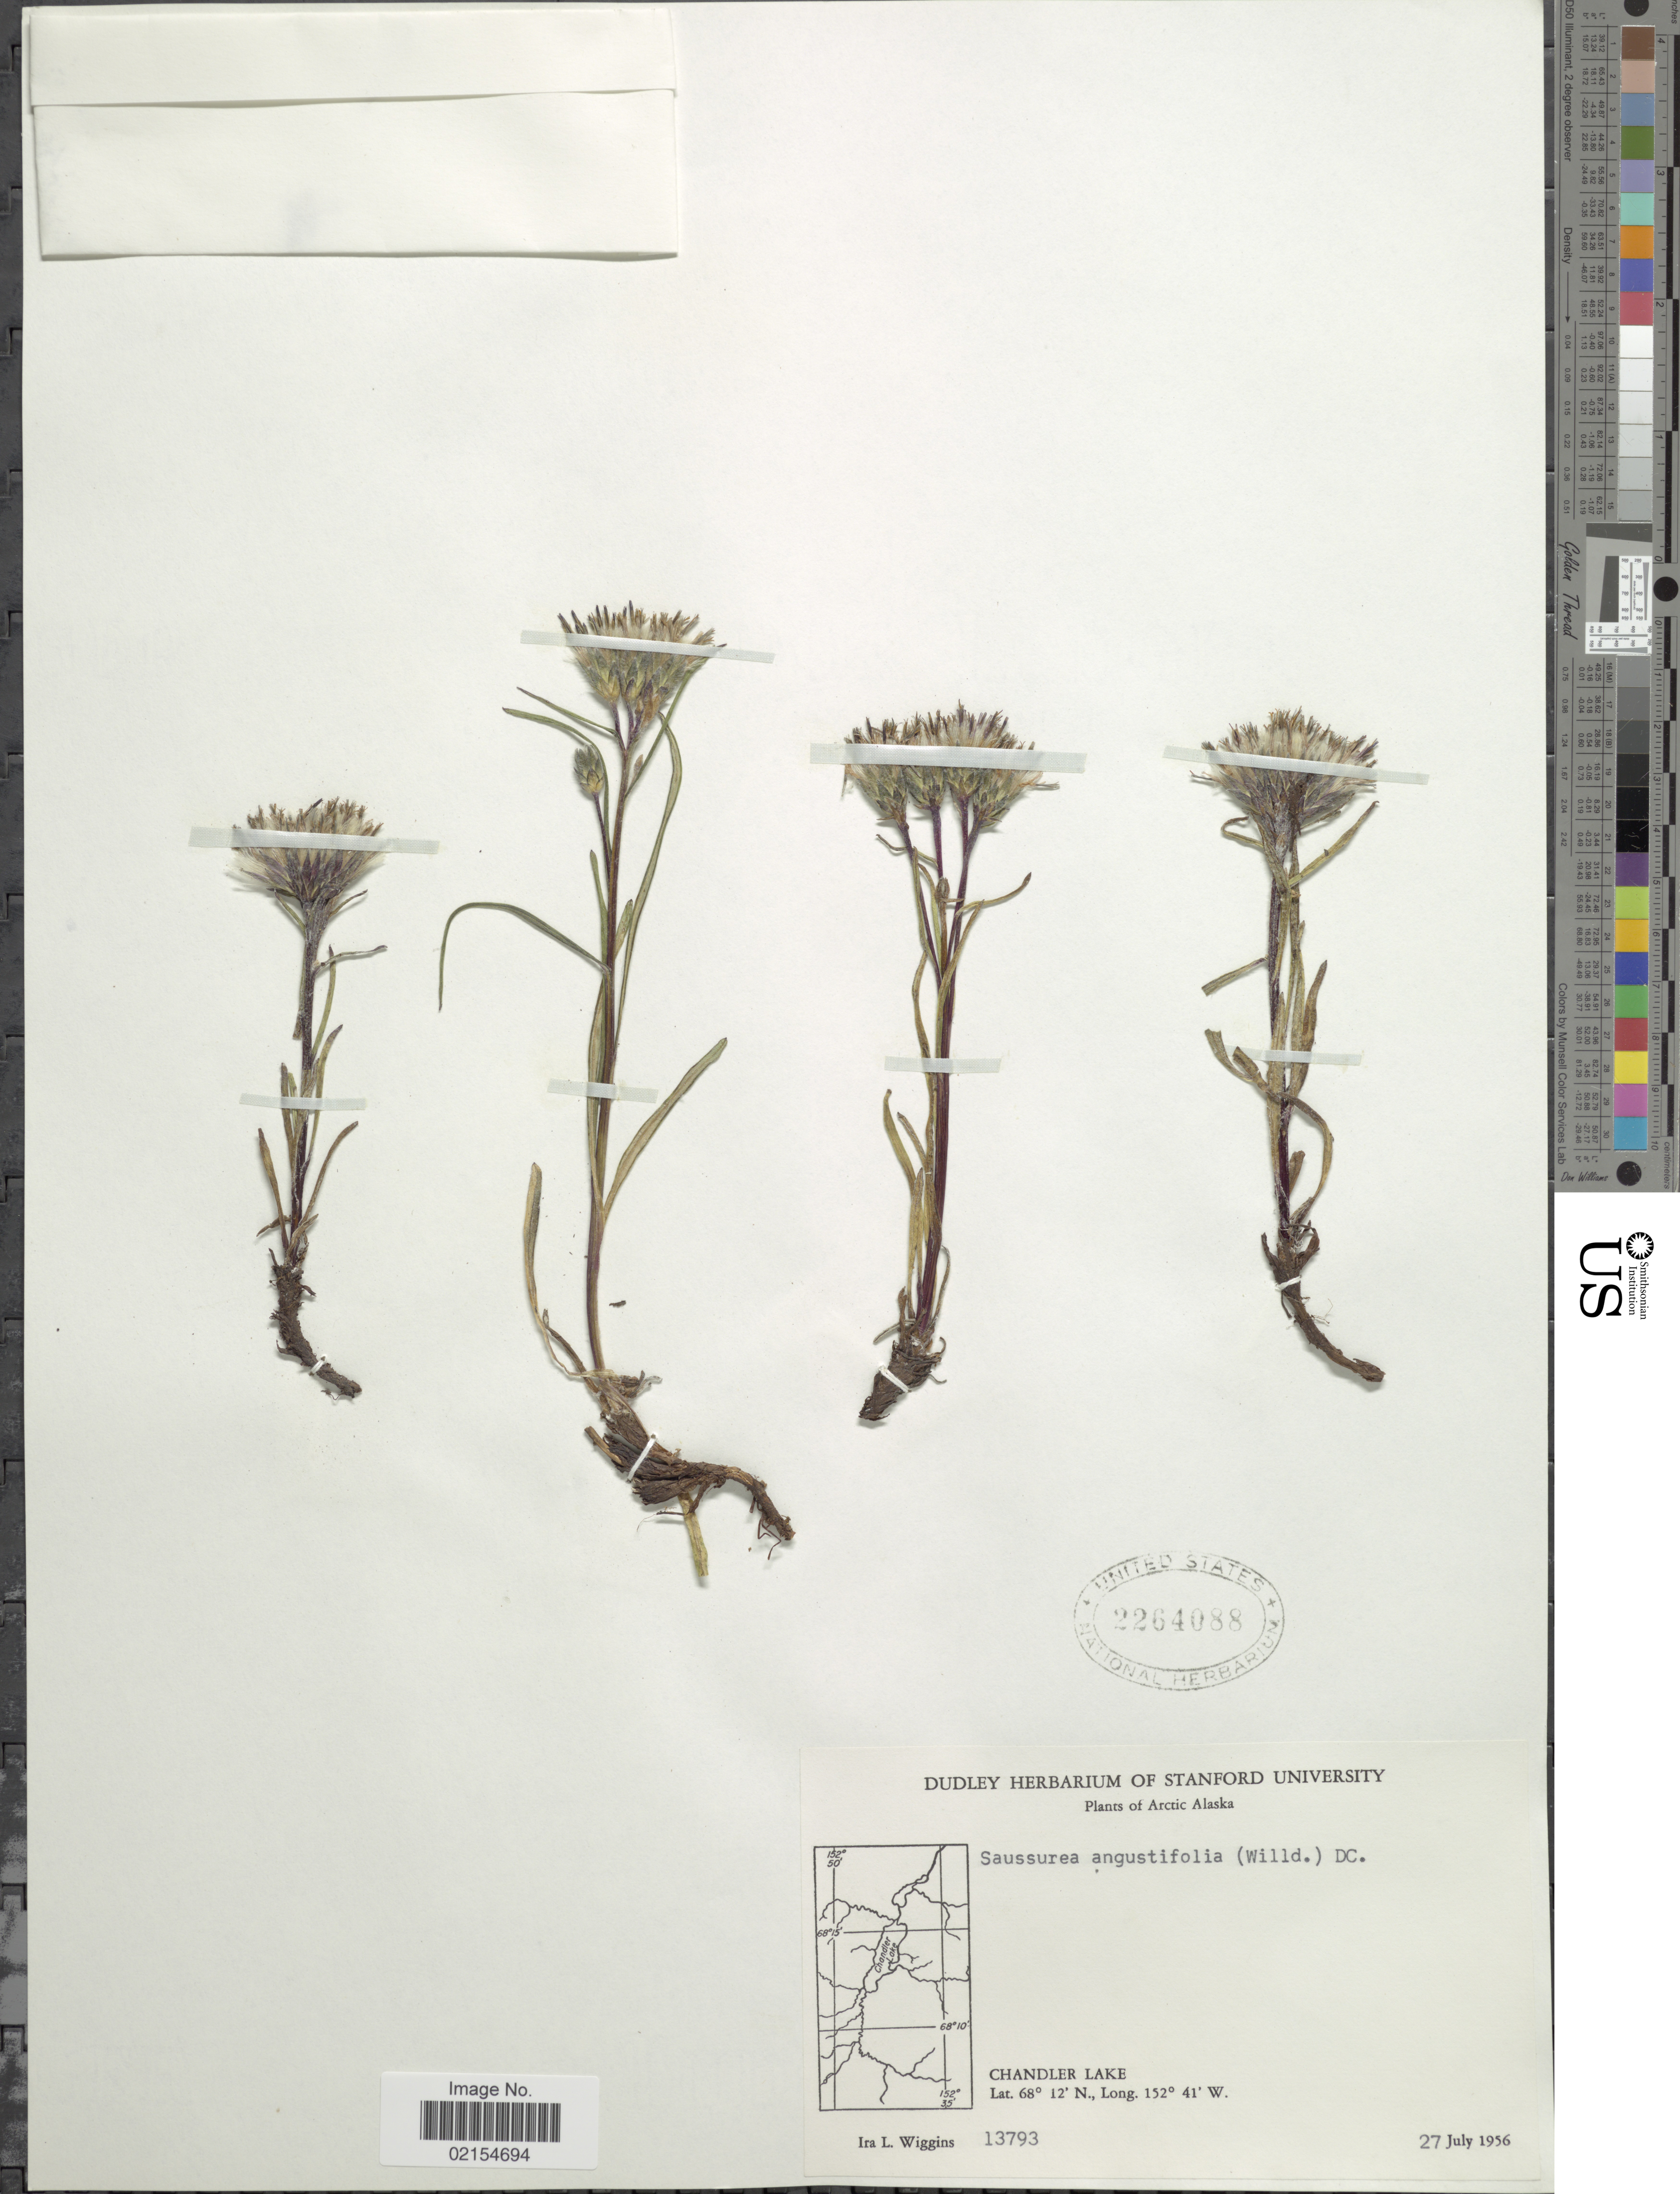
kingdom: Plantae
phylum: Tracheophyta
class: Magnoliopsida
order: Asterales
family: Asteraceae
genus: Saussurea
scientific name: Saussurea angustifolia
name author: (L.) DC.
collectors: I. L. Wiggins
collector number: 13793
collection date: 1956-07-27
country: United States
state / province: Alaska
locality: Arctic Alaska, Chandler Lake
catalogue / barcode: US 2264088